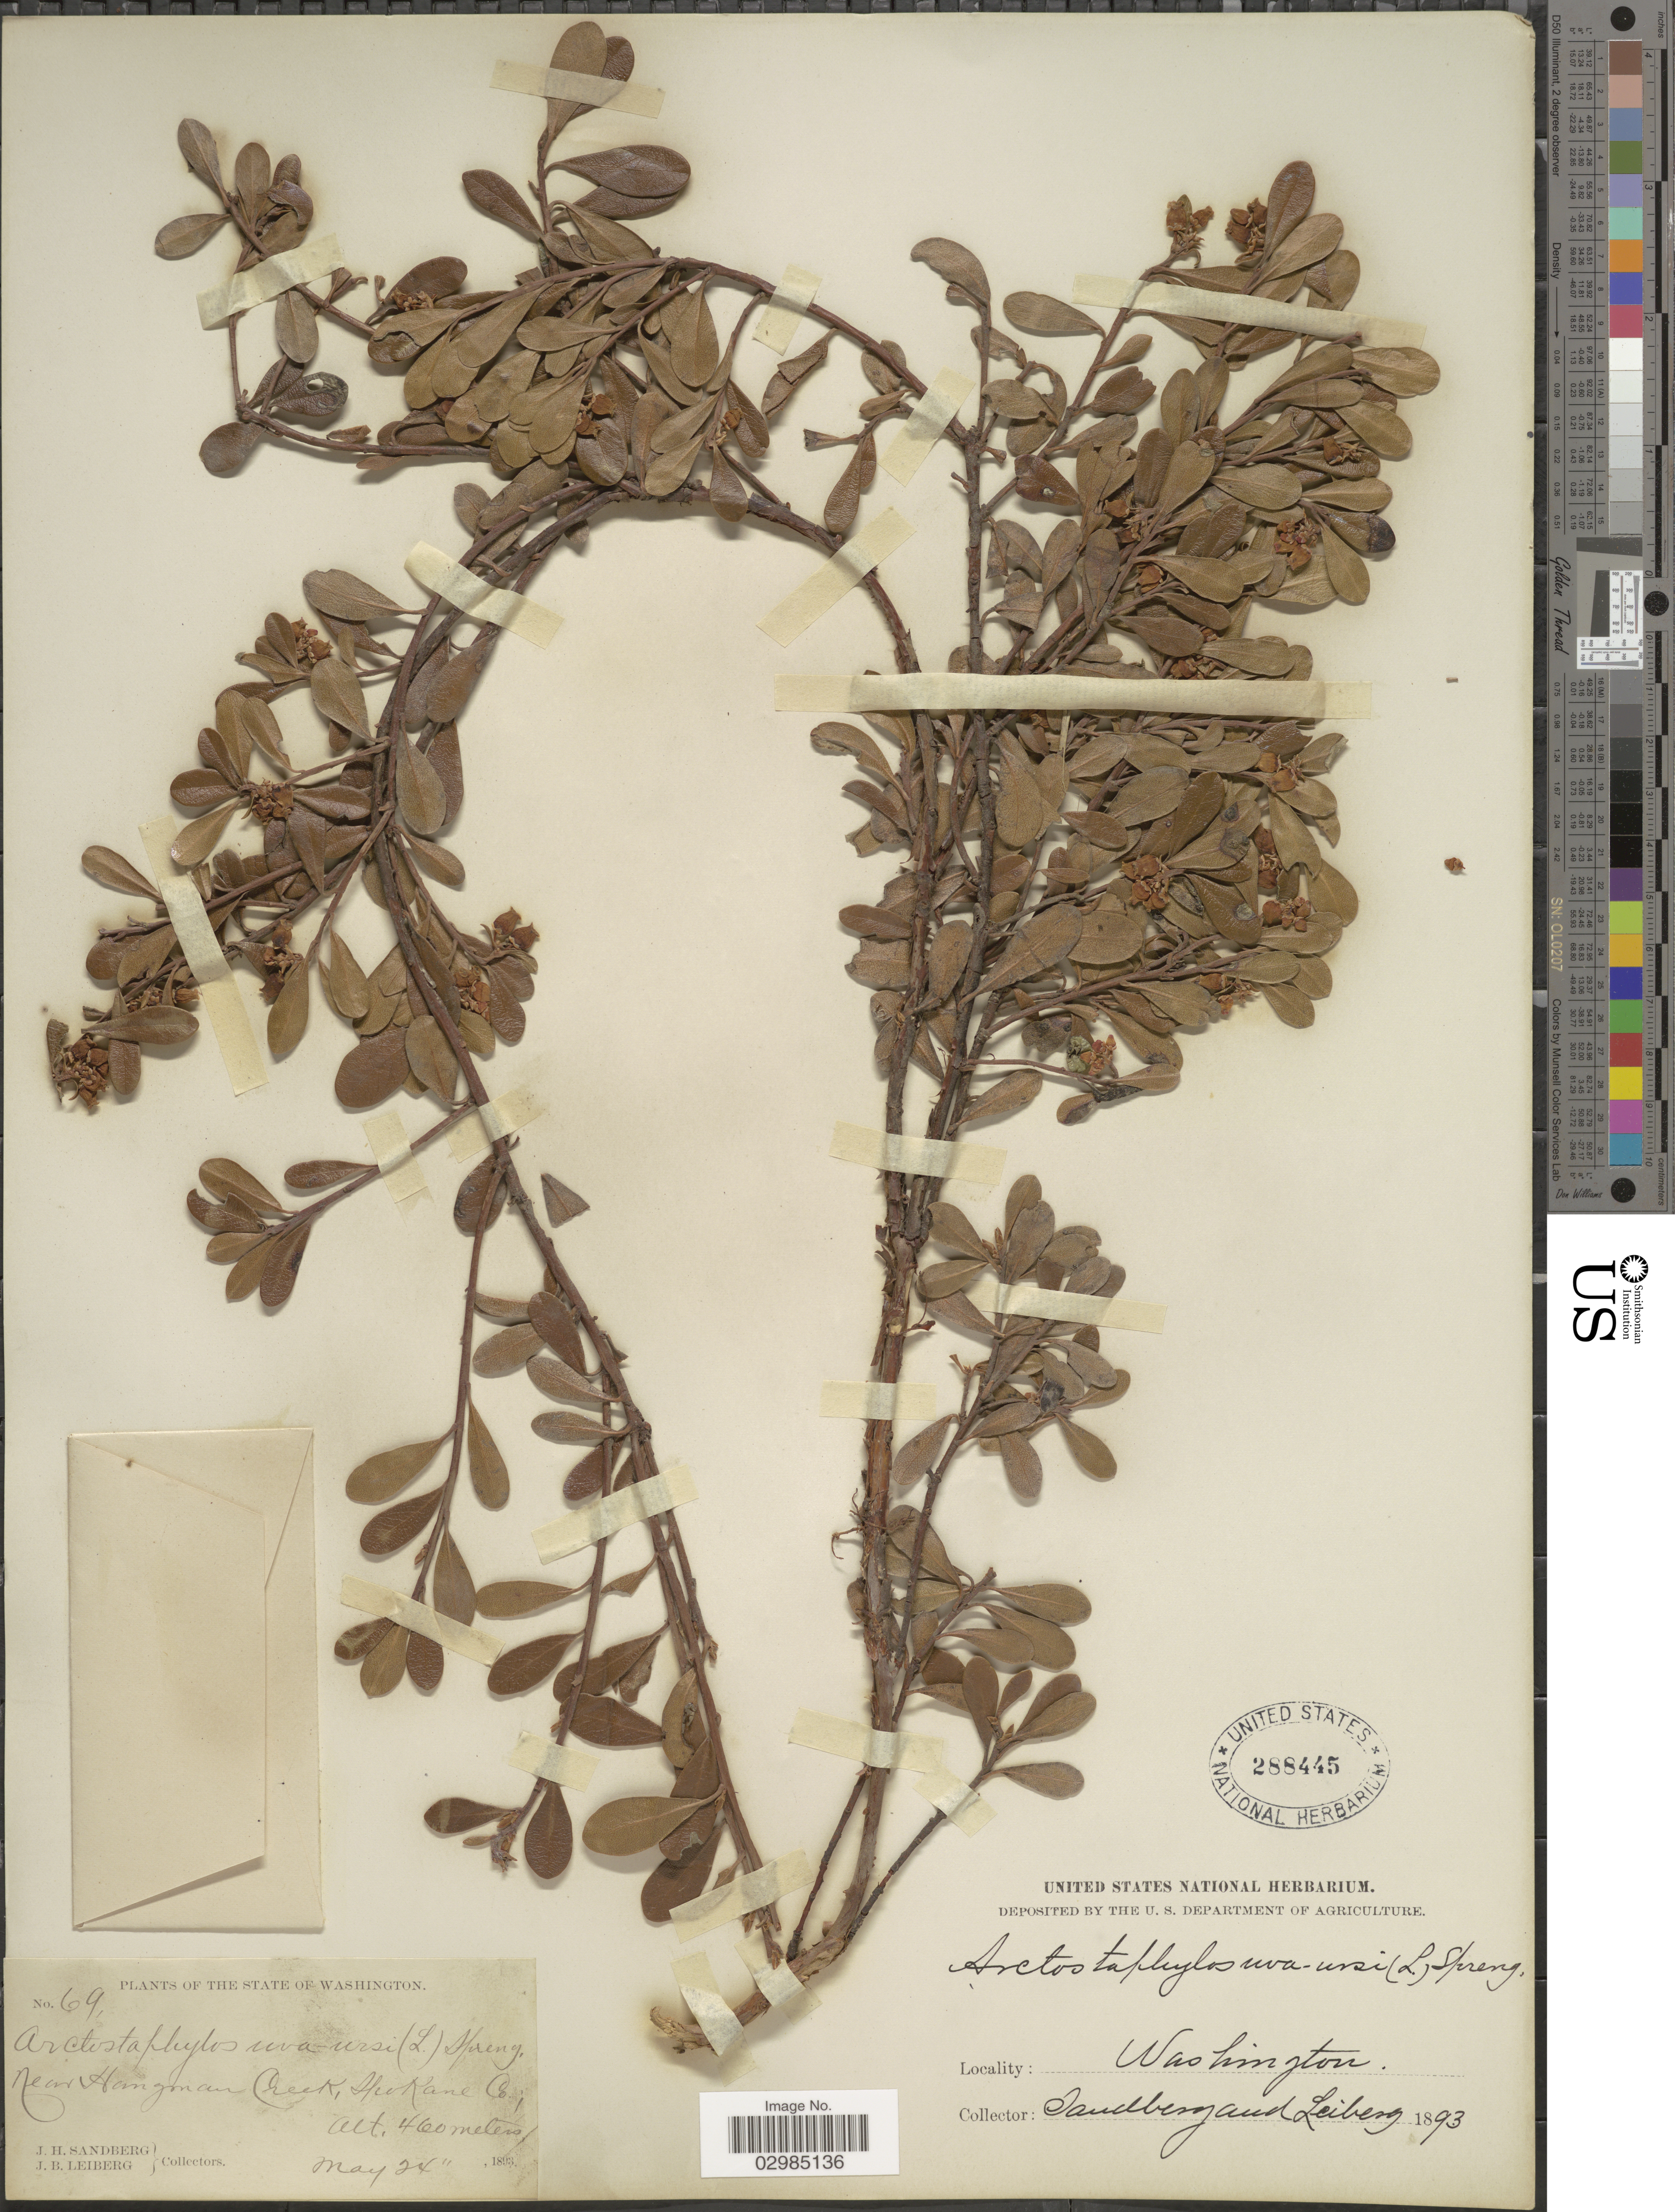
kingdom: Plantae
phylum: Tracheophyta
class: Magnoliopsida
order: Ericales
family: Ericaceae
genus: Arctostaphylos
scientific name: Arctostaphylos uva-ursi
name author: (L.) Spreng.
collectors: J. H. Sandberg & J. B. Leiberg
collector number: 69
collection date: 1893-05-24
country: United States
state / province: Washington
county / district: Spokane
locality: Near Hangman Creek, Spokane Co.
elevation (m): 460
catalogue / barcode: US 288445